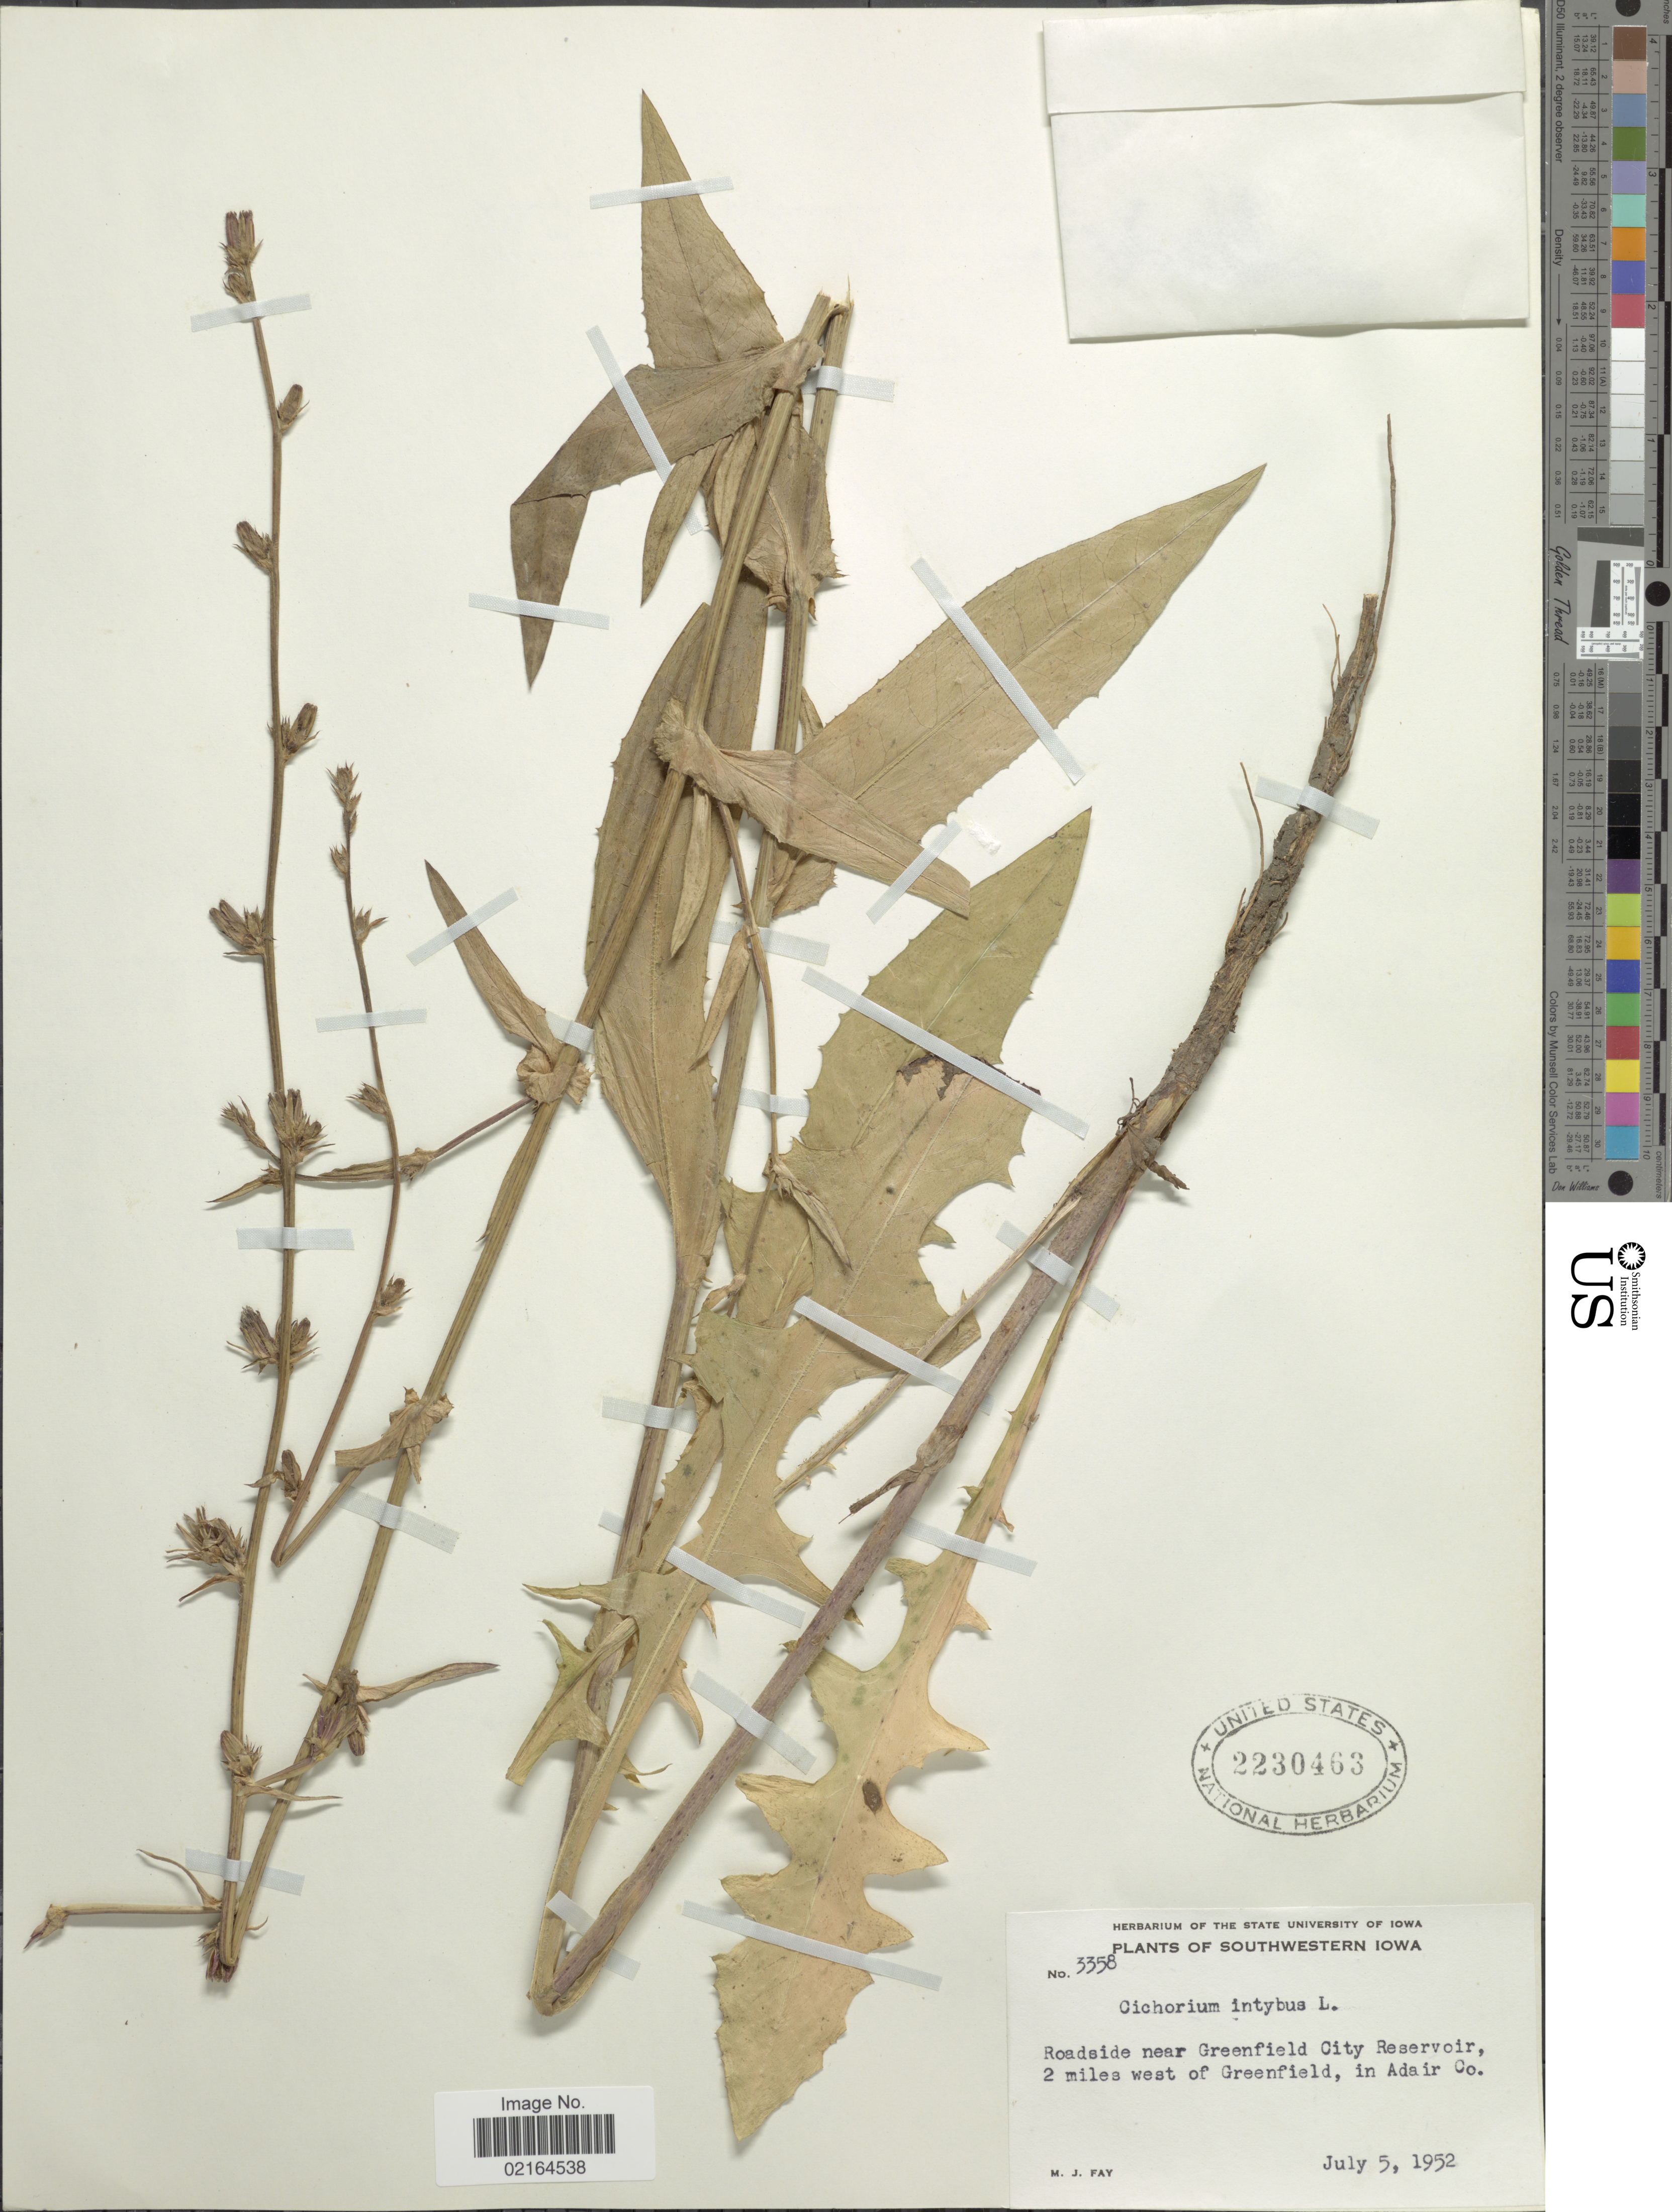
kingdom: Plantae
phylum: Tracheophyta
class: Magnoliopsida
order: Asterales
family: Asteraceae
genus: Cichorium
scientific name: Cichorium intybus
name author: L.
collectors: M. Fay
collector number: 3358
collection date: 1952-07-05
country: United States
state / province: Iowa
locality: Southwestern Iowa, Roadside near Greenfield City Reservoir, 2 miles west of Greenfield, in Adair Co.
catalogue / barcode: US 2230463